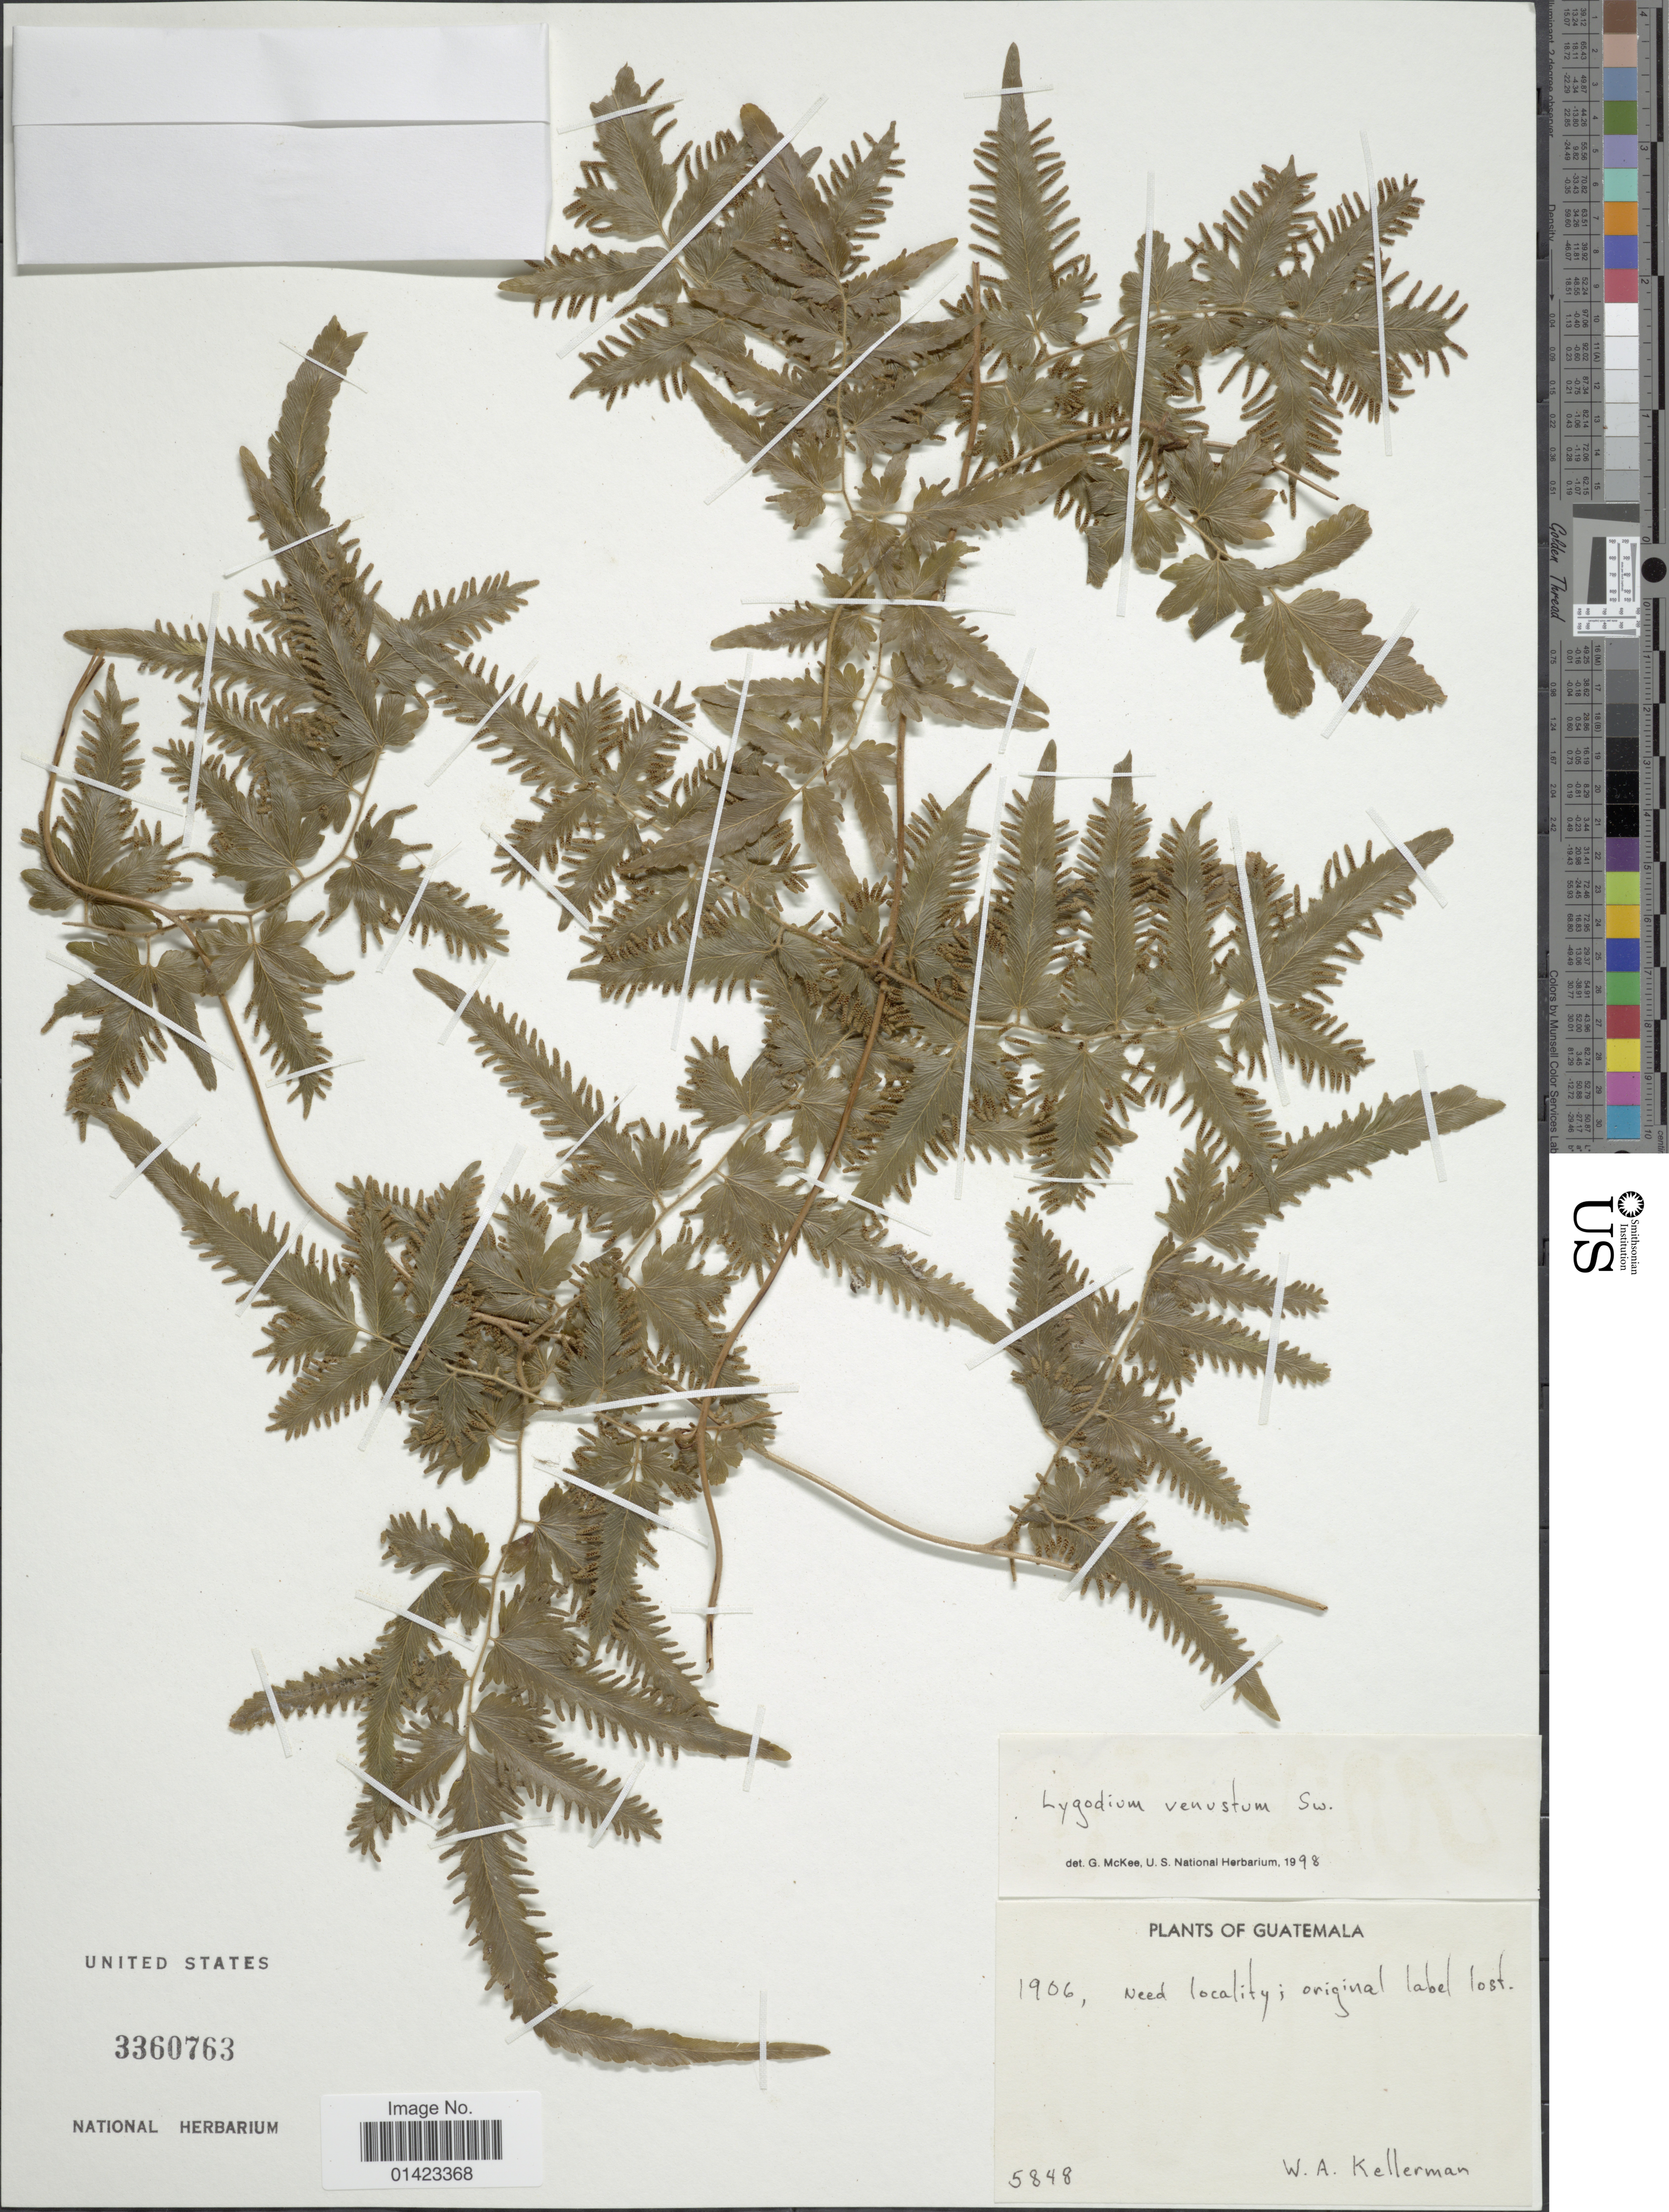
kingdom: Plantae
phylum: Tracheophyta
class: Polypodiopsida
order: Schizaeales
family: Lygodiaceae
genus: Lygodium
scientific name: Lygodium venustum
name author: Sw.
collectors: W. Kellerman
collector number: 5848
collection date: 1906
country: Guatemala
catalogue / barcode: US 3360763